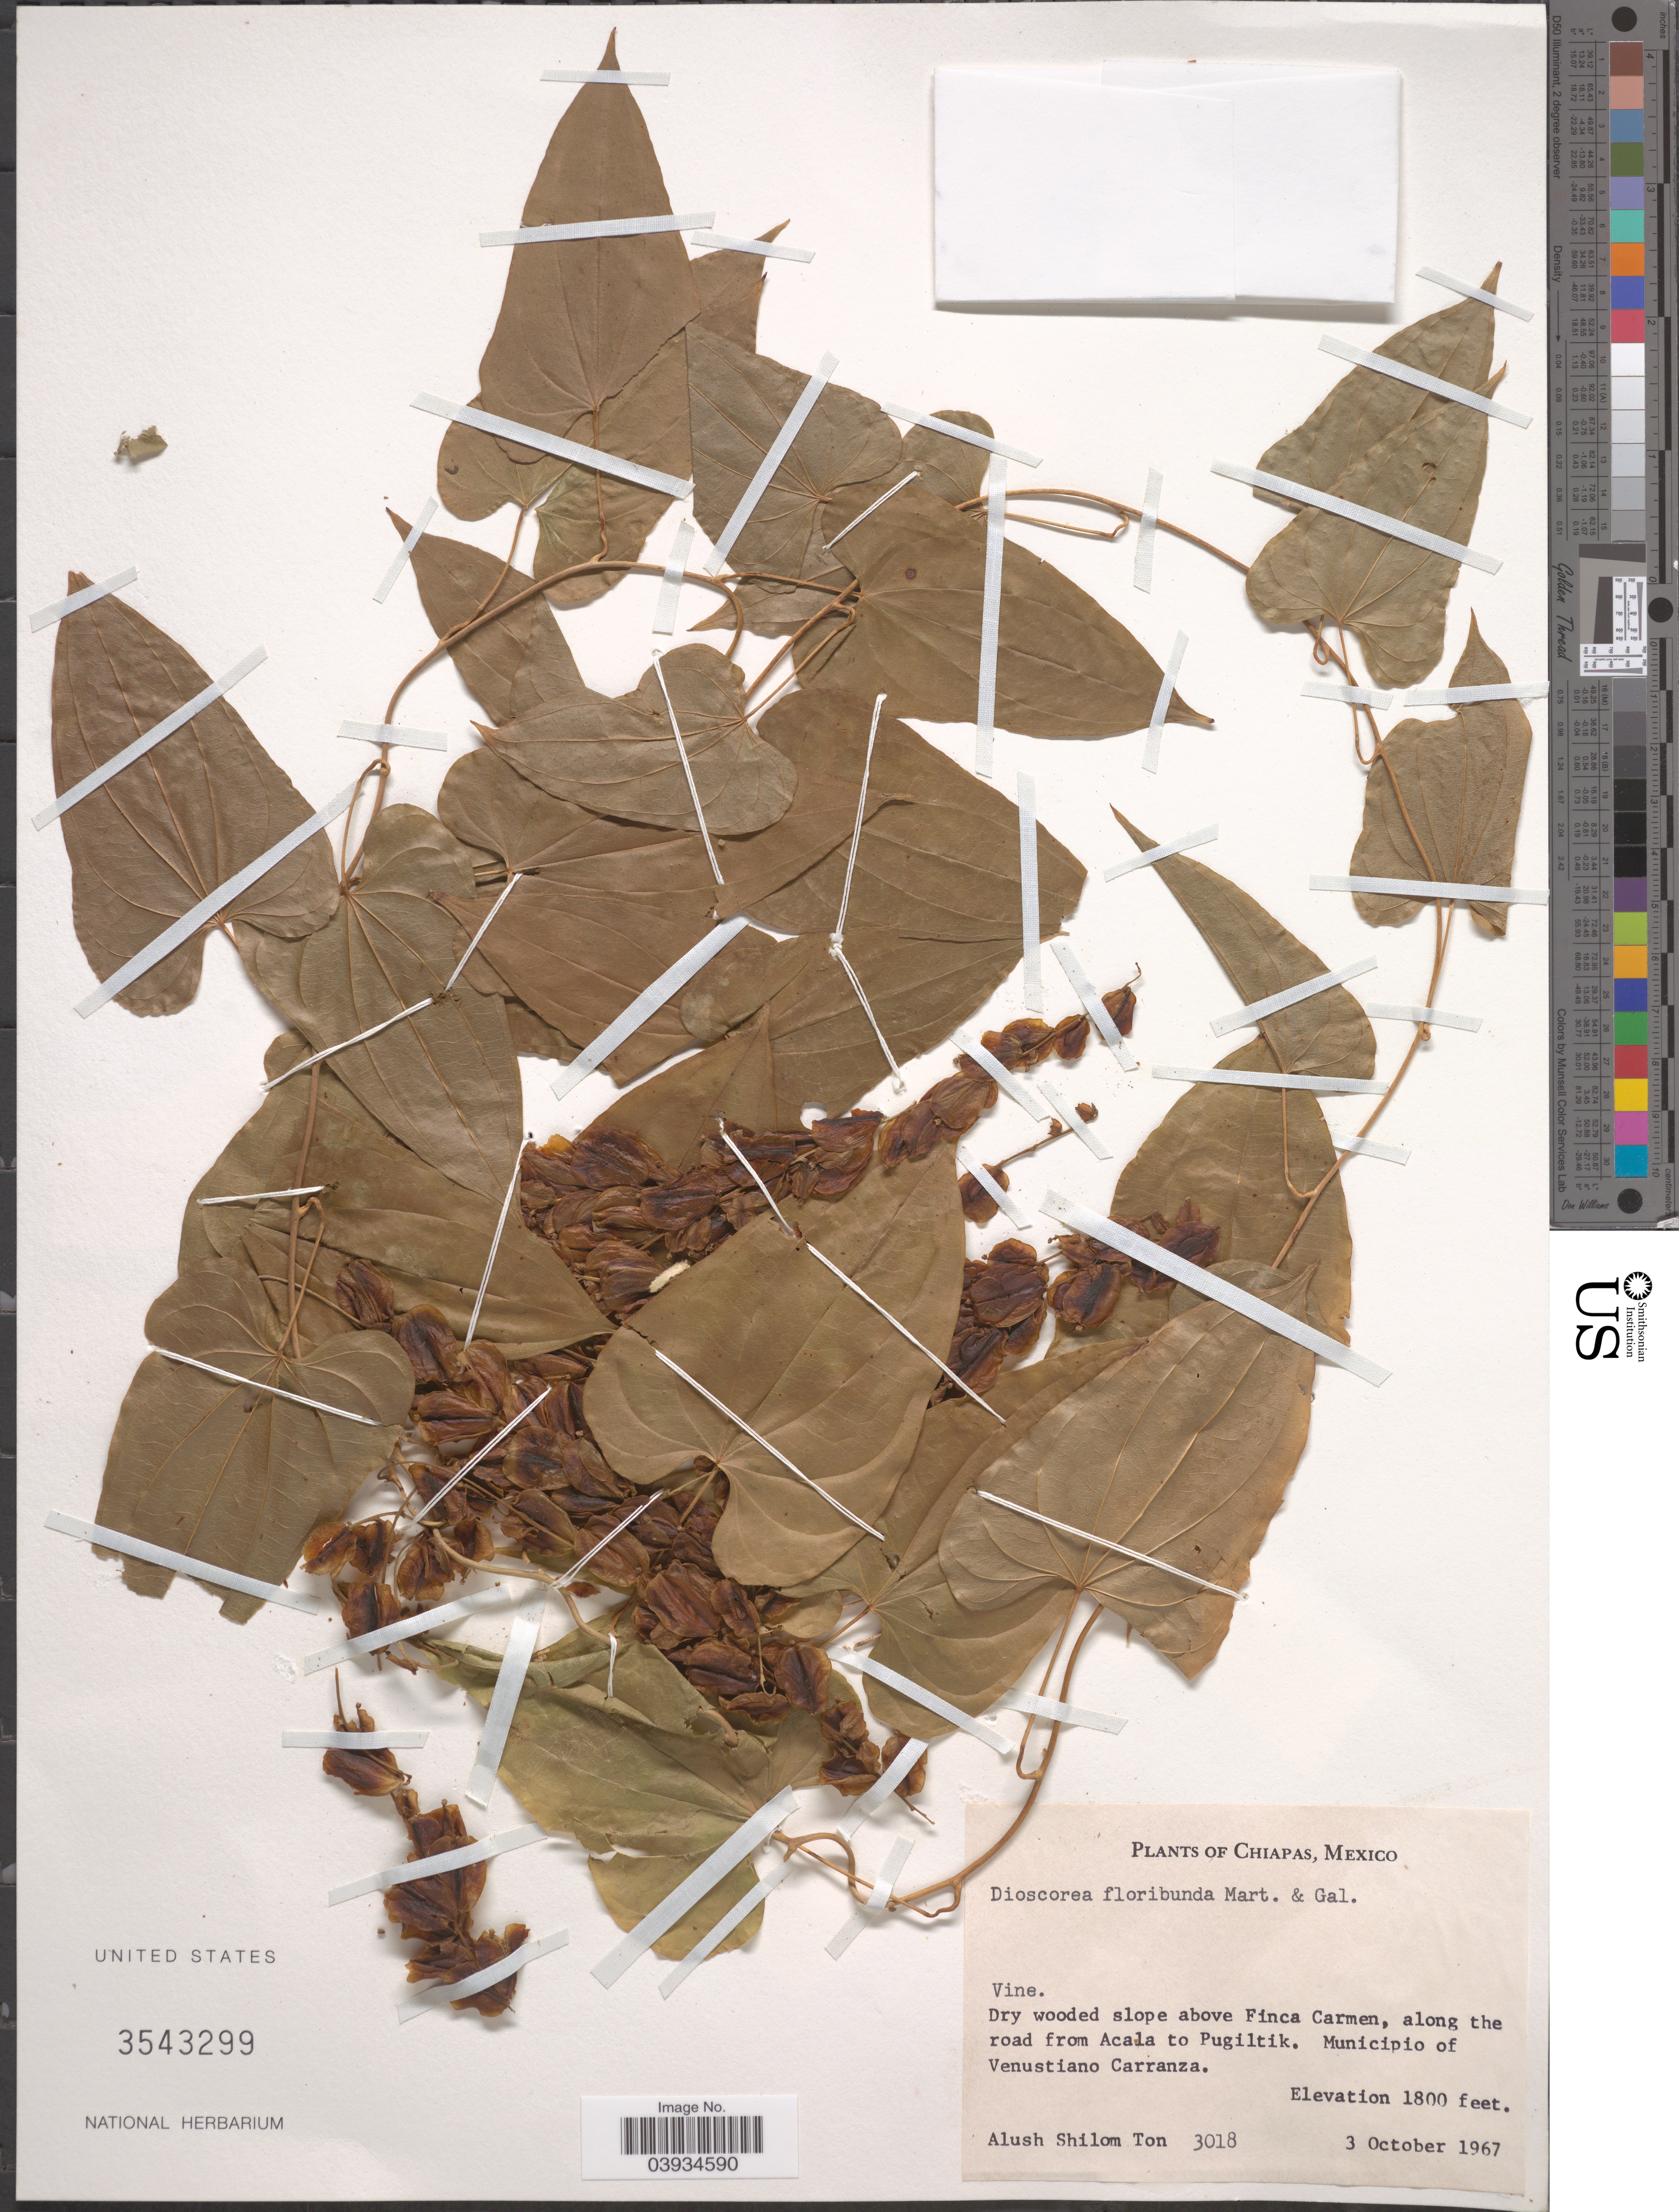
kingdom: Plantae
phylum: Tracheophyta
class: Liliopsida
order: Dioscoreales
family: Dioscoreaceae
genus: Dioscorea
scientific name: Dioscorea floribunda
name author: M. Martens & Galeotti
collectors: A. M. Ton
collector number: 3018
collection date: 1967-10-03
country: Mexico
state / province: Chiapas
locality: Dry wooded slope above Finca Carmen, along the road from Acala to Pugiltik. Municpio of Venustiano Carranza.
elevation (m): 549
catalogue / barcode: US 3543299